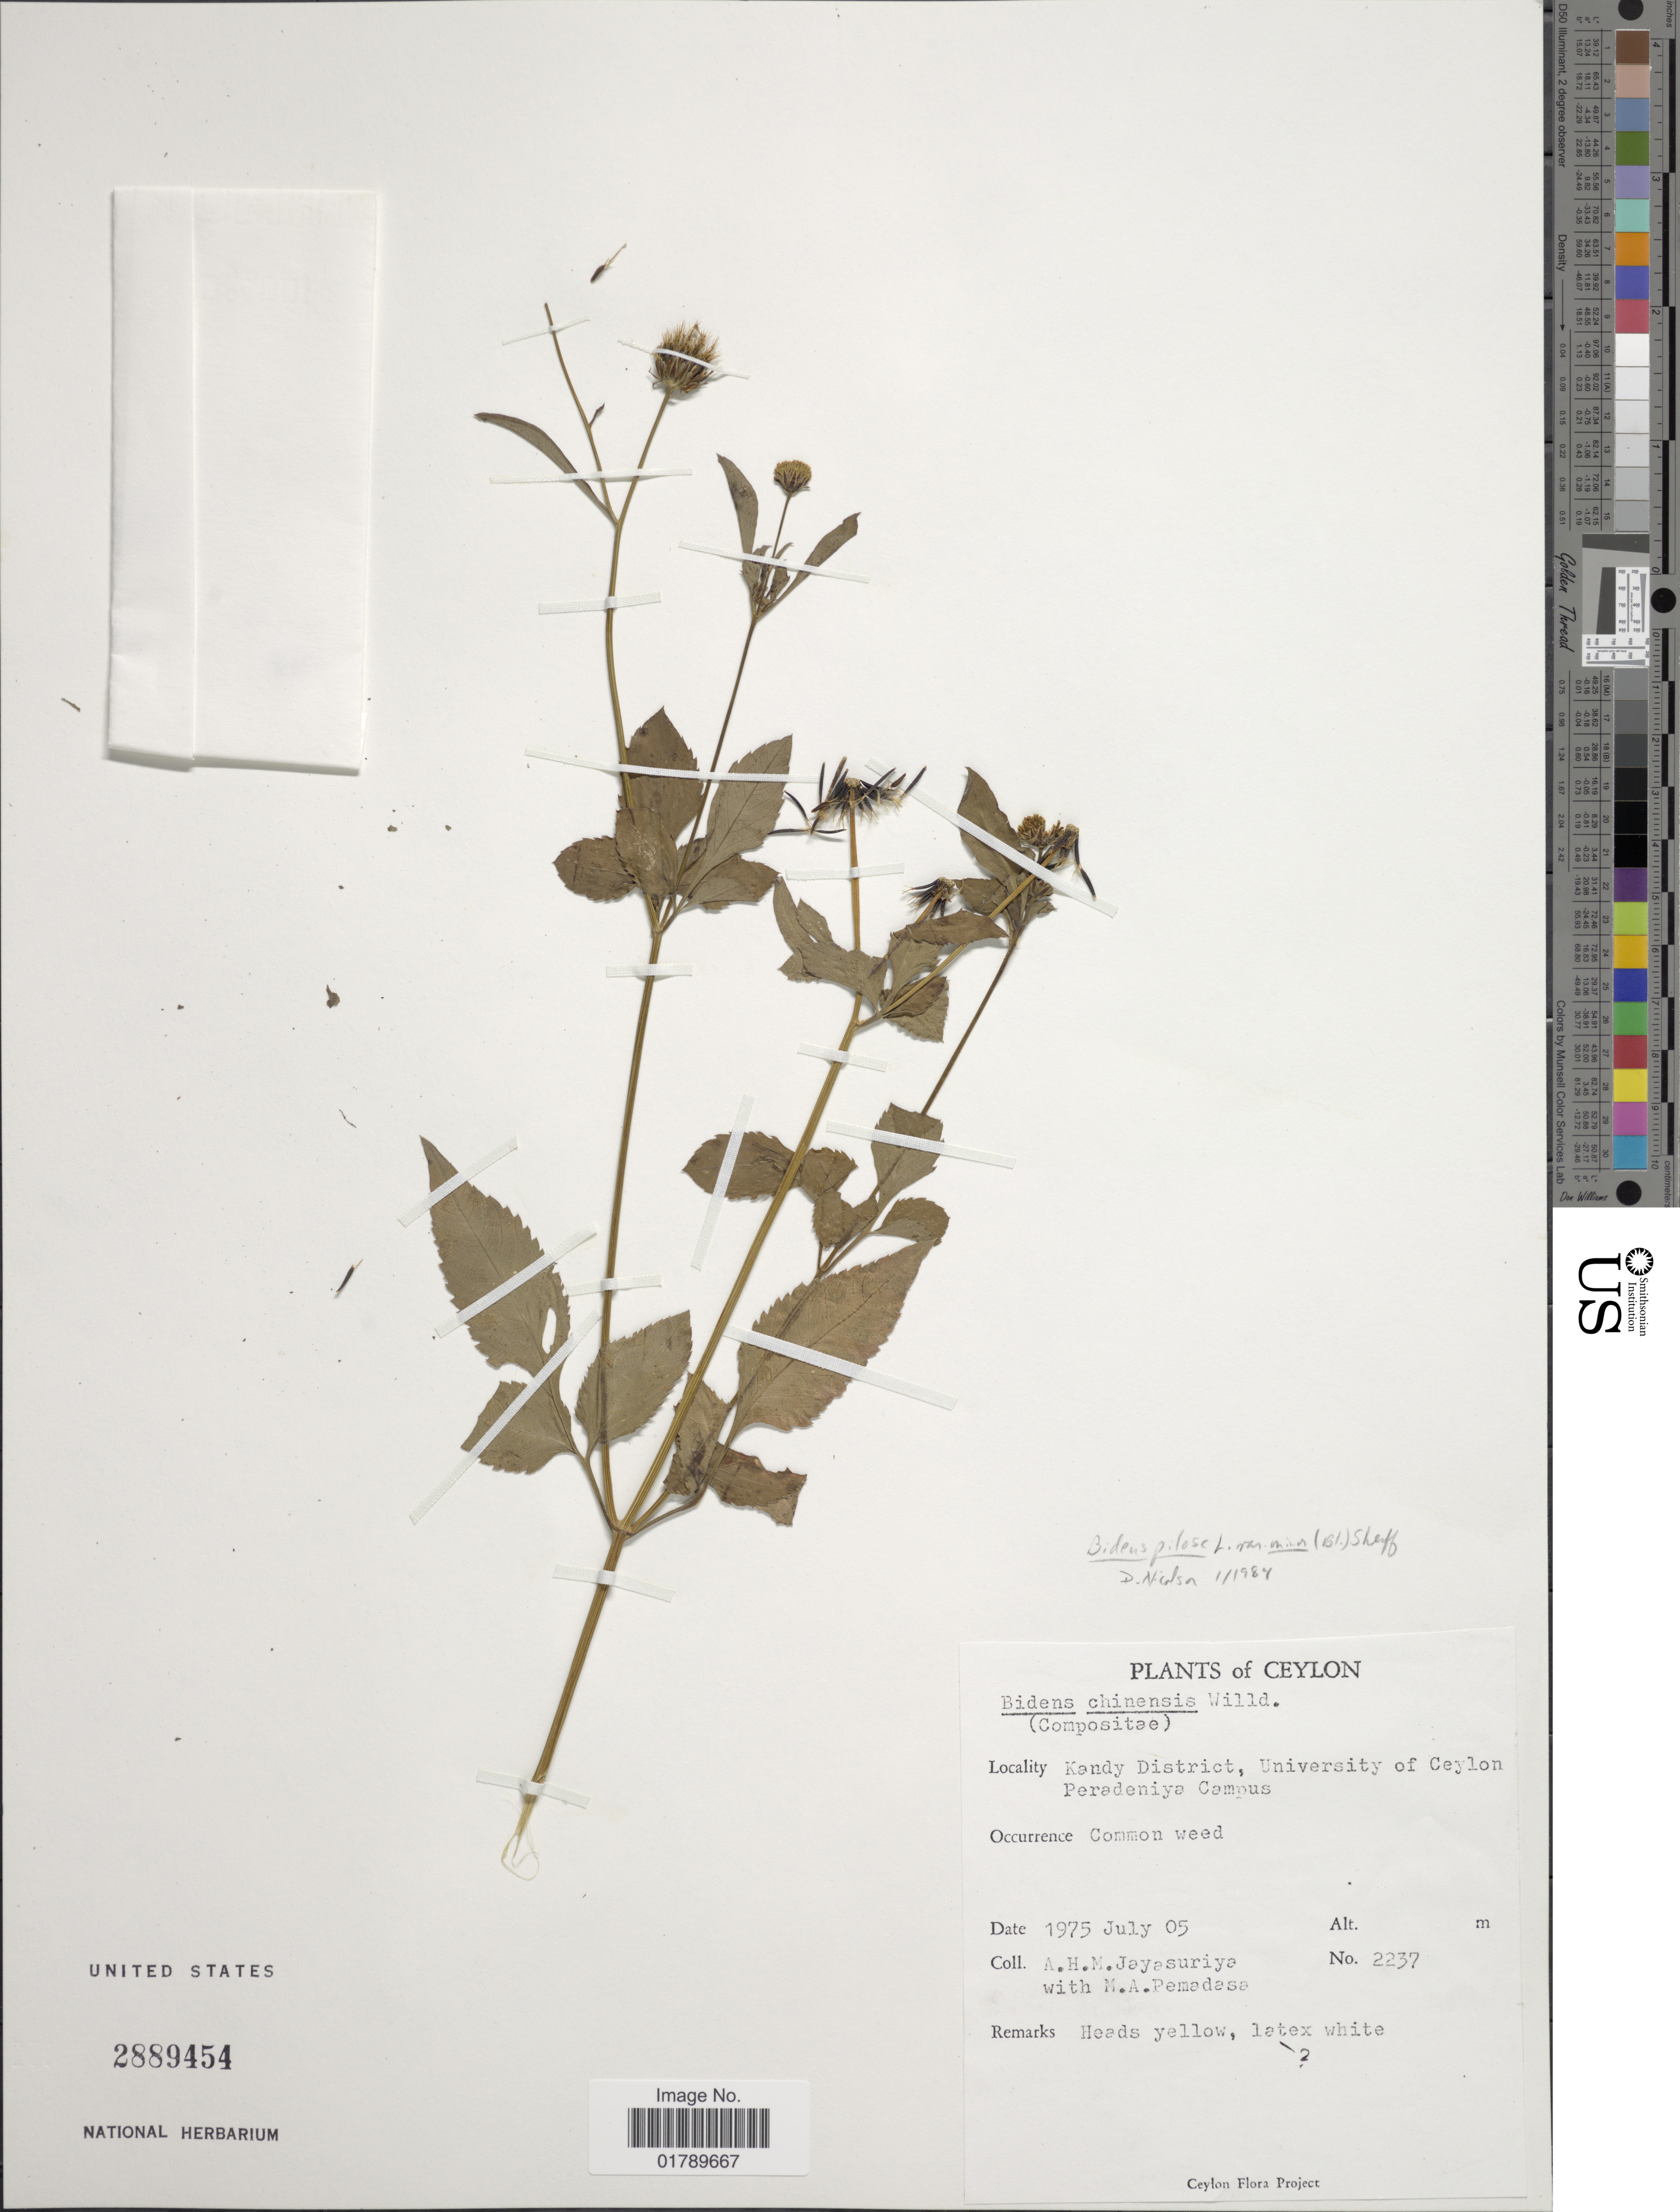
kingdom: Plantae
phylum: Tracheophyta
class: Magnoliopsida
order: Asterales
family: Asteraceae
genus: Bidens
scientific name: Bidens pilosa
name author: L.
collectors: A. Jayasuriya & M. Pemadasa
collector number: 2237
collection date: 1975-07-05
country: Sri Lanka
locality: Ceylon, Kandy District, University of Ceylon Peradeniya Campus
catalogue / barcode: US 2889454